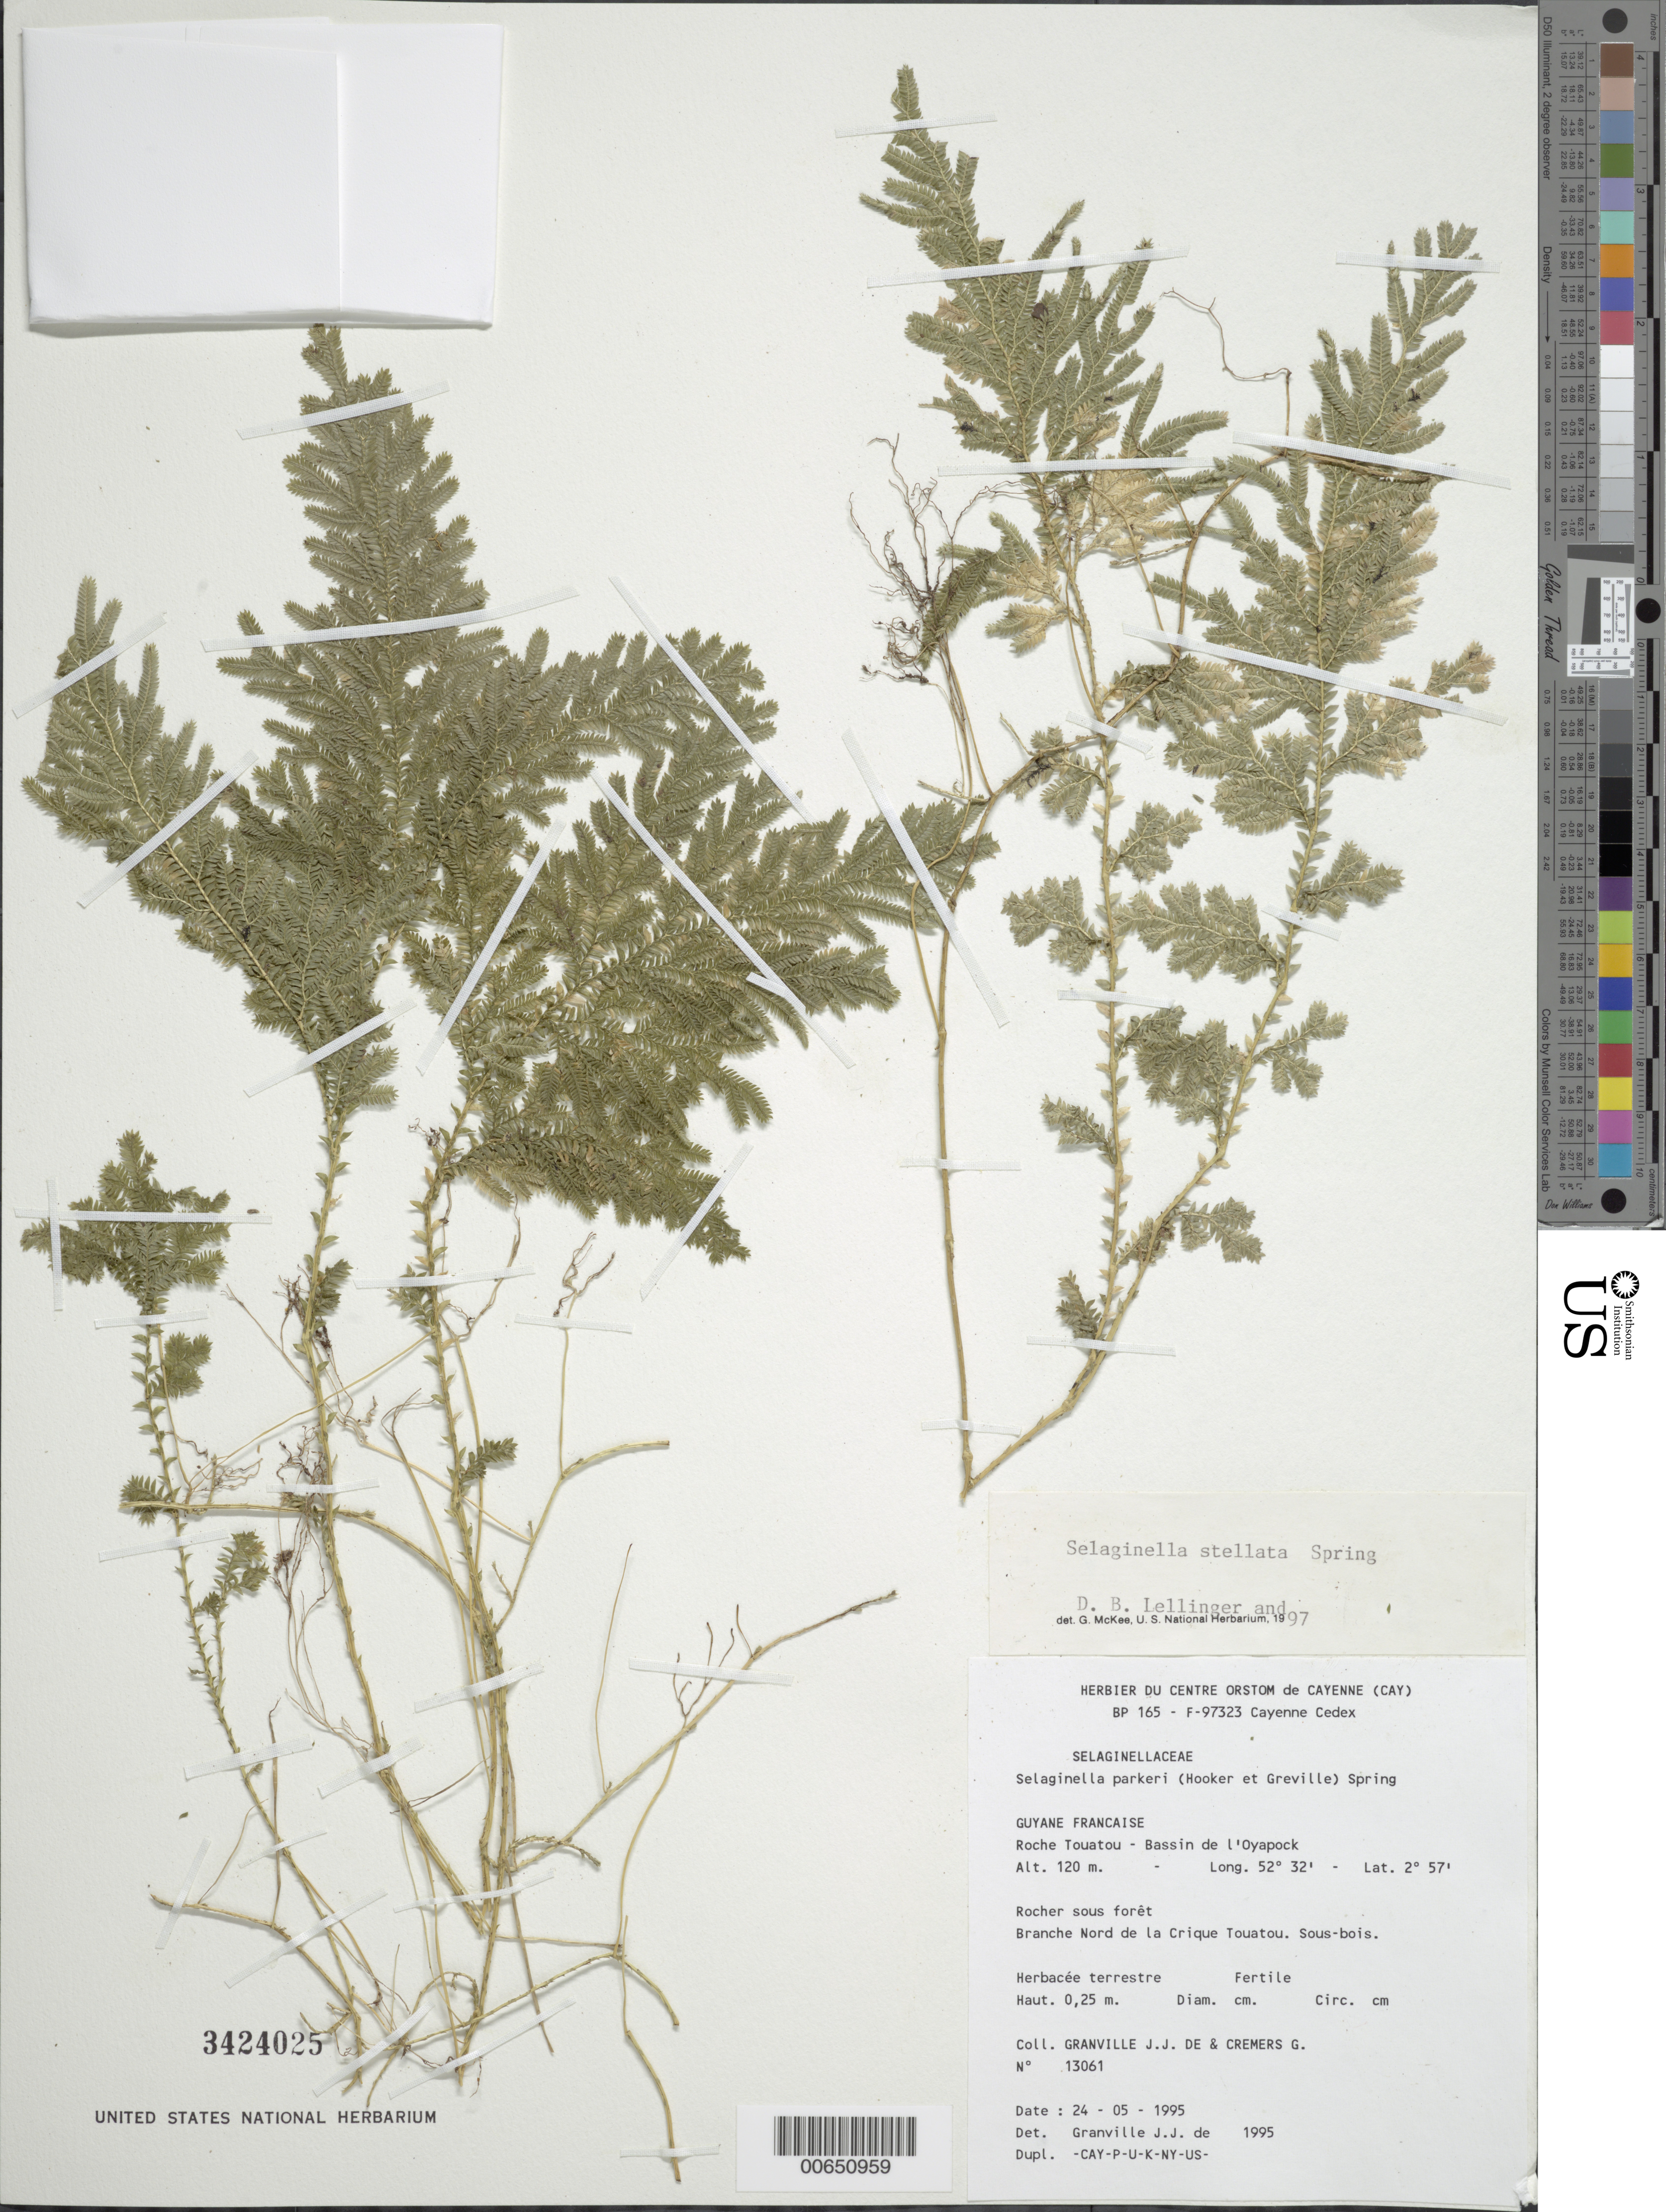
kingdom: Plantae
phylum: Tracheophyta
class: Lycopodiopsida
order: Selaginellales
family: Selaginellaceae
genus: Selaginella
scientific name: Selaginella conduplicata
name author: Spring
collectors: J.-J. de Granville & G. Cremers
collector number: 13061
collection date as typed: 24-May-95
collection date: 1995-05-24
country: French Guiana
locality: Roche Touatou, Bassin de l'Oyapock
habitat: Rocher sous forêt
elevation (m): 120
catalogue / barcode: US 3424025